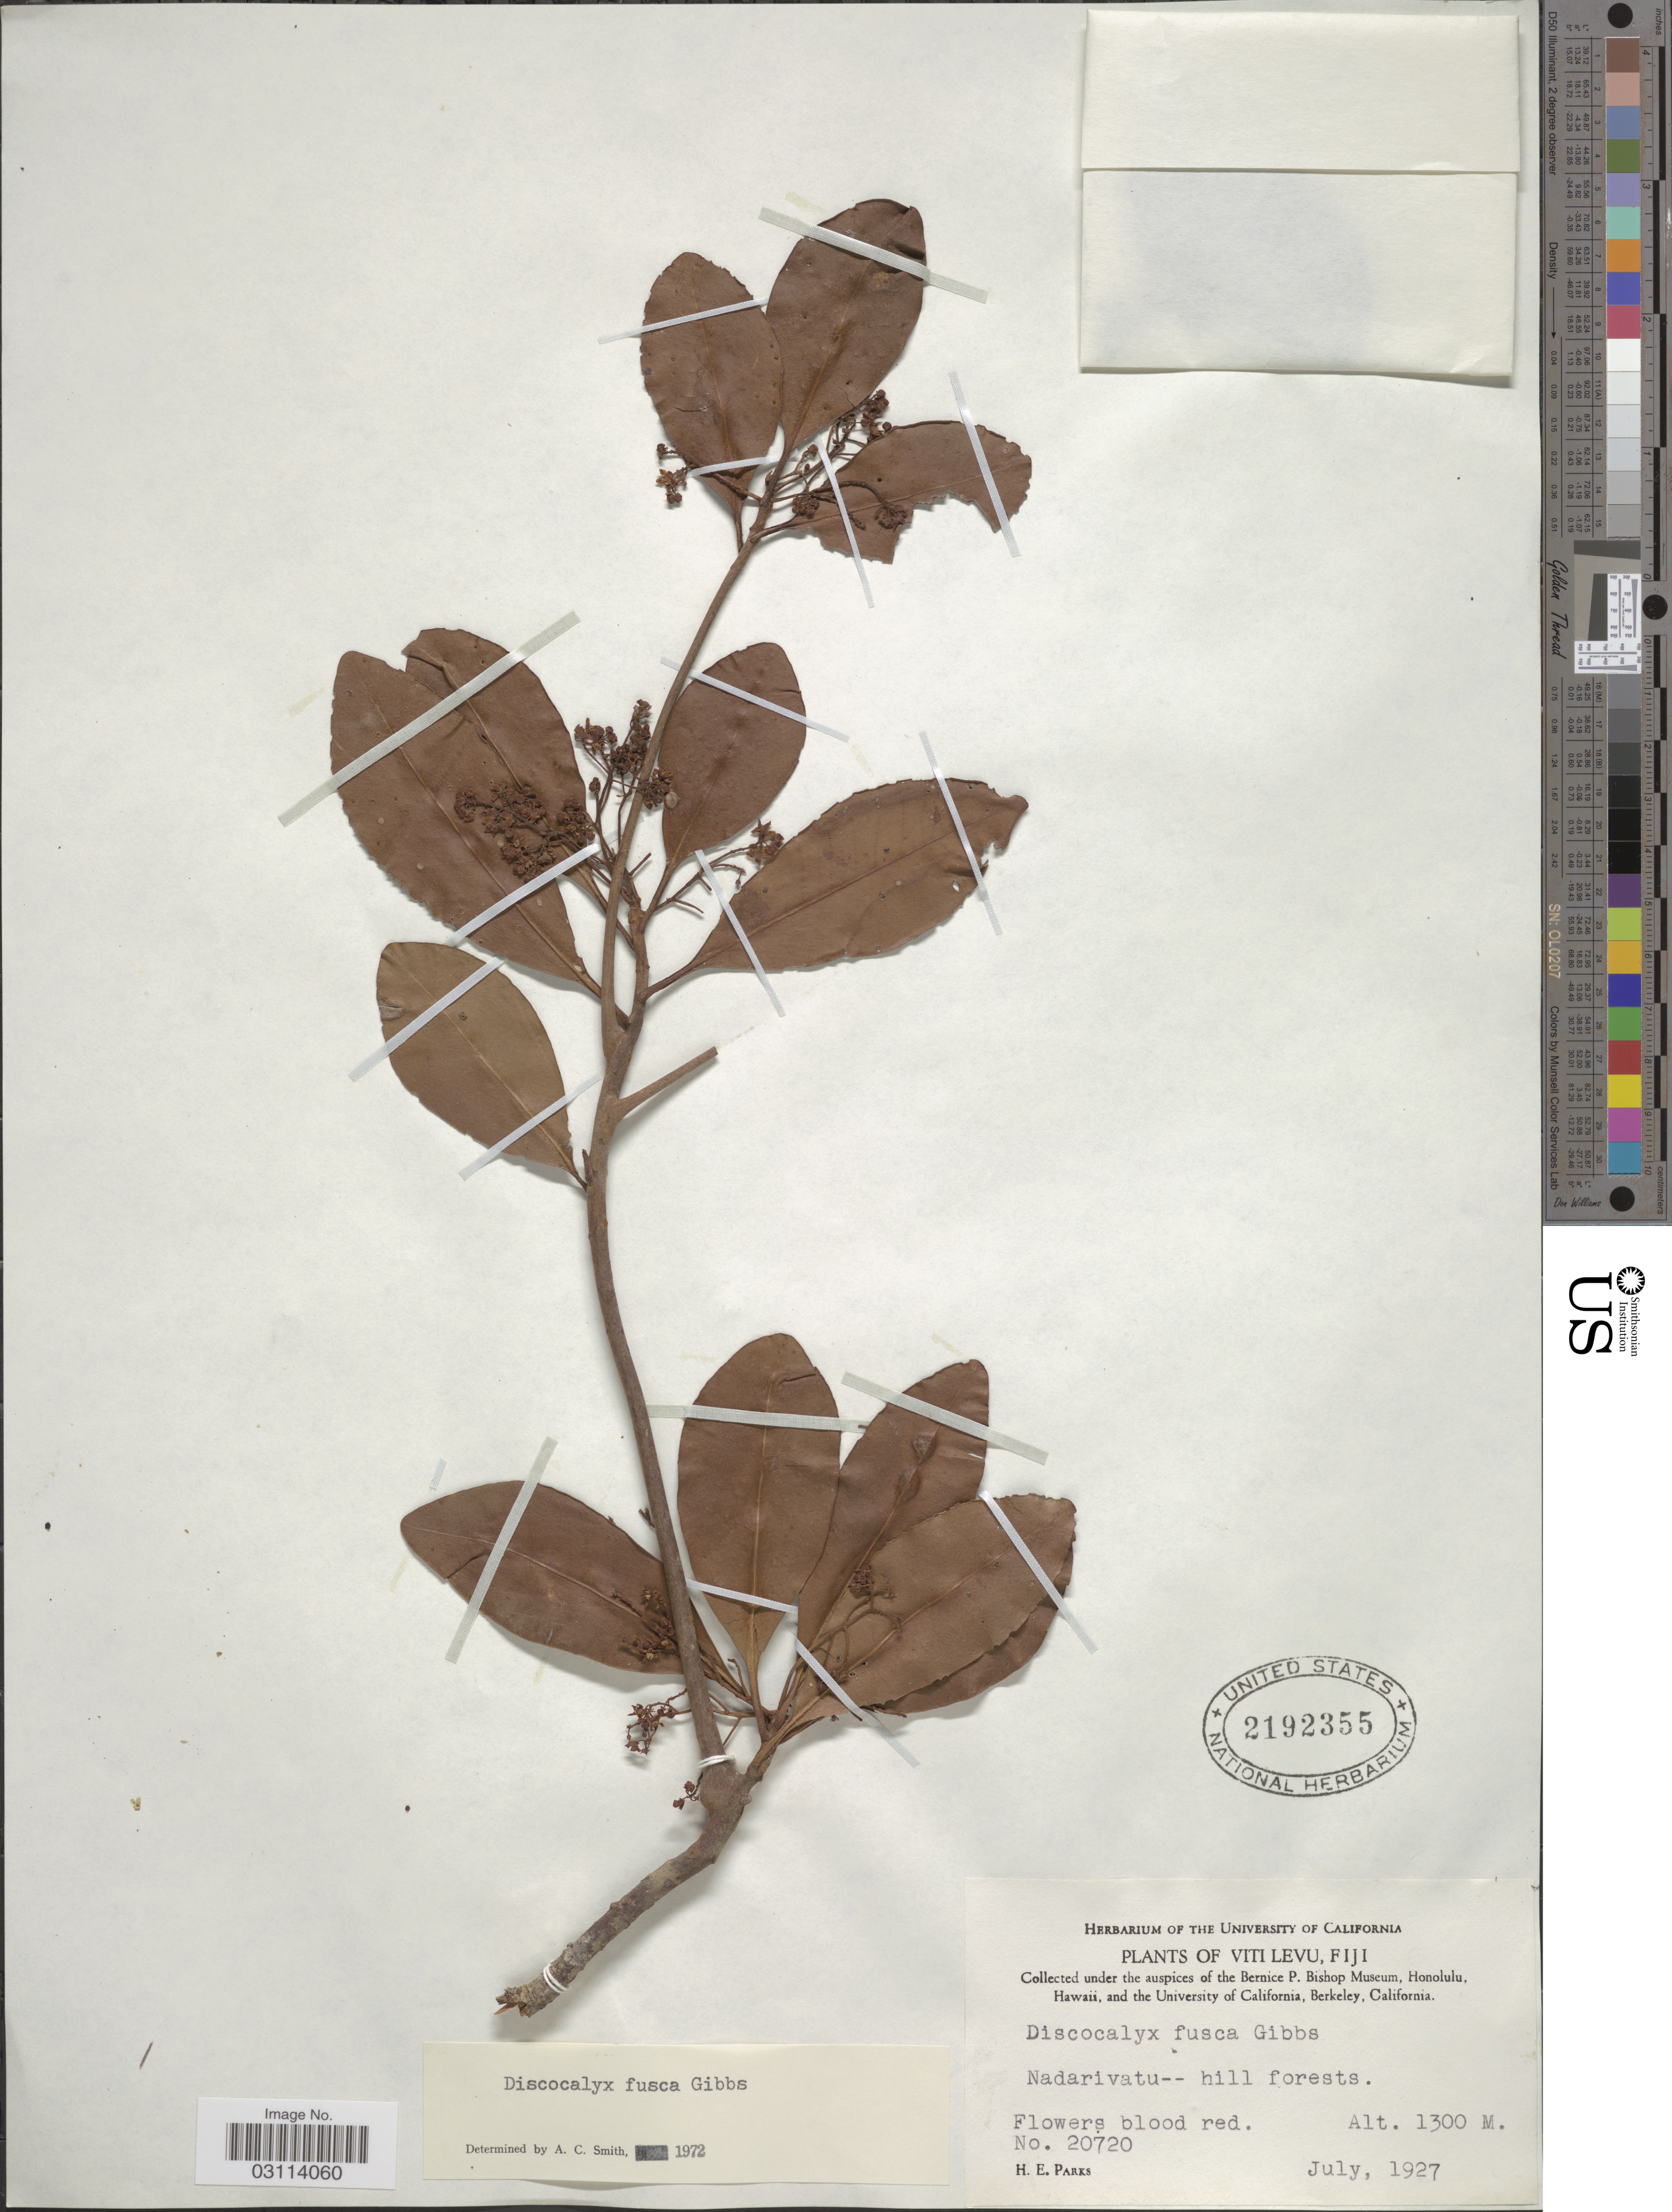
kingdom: Plantae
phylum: Tracheophyta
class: Magnoliopsida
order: Ericales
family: Primulaceae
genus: Discocalyx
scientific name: Discocalyx fusca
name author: Gibbs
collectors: H. E. Parks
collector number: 20720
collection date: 1927-07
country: Fiji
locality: Viti Levu: Nadarivatu -- hill forests.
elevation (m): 1300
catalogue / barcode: US 2192355